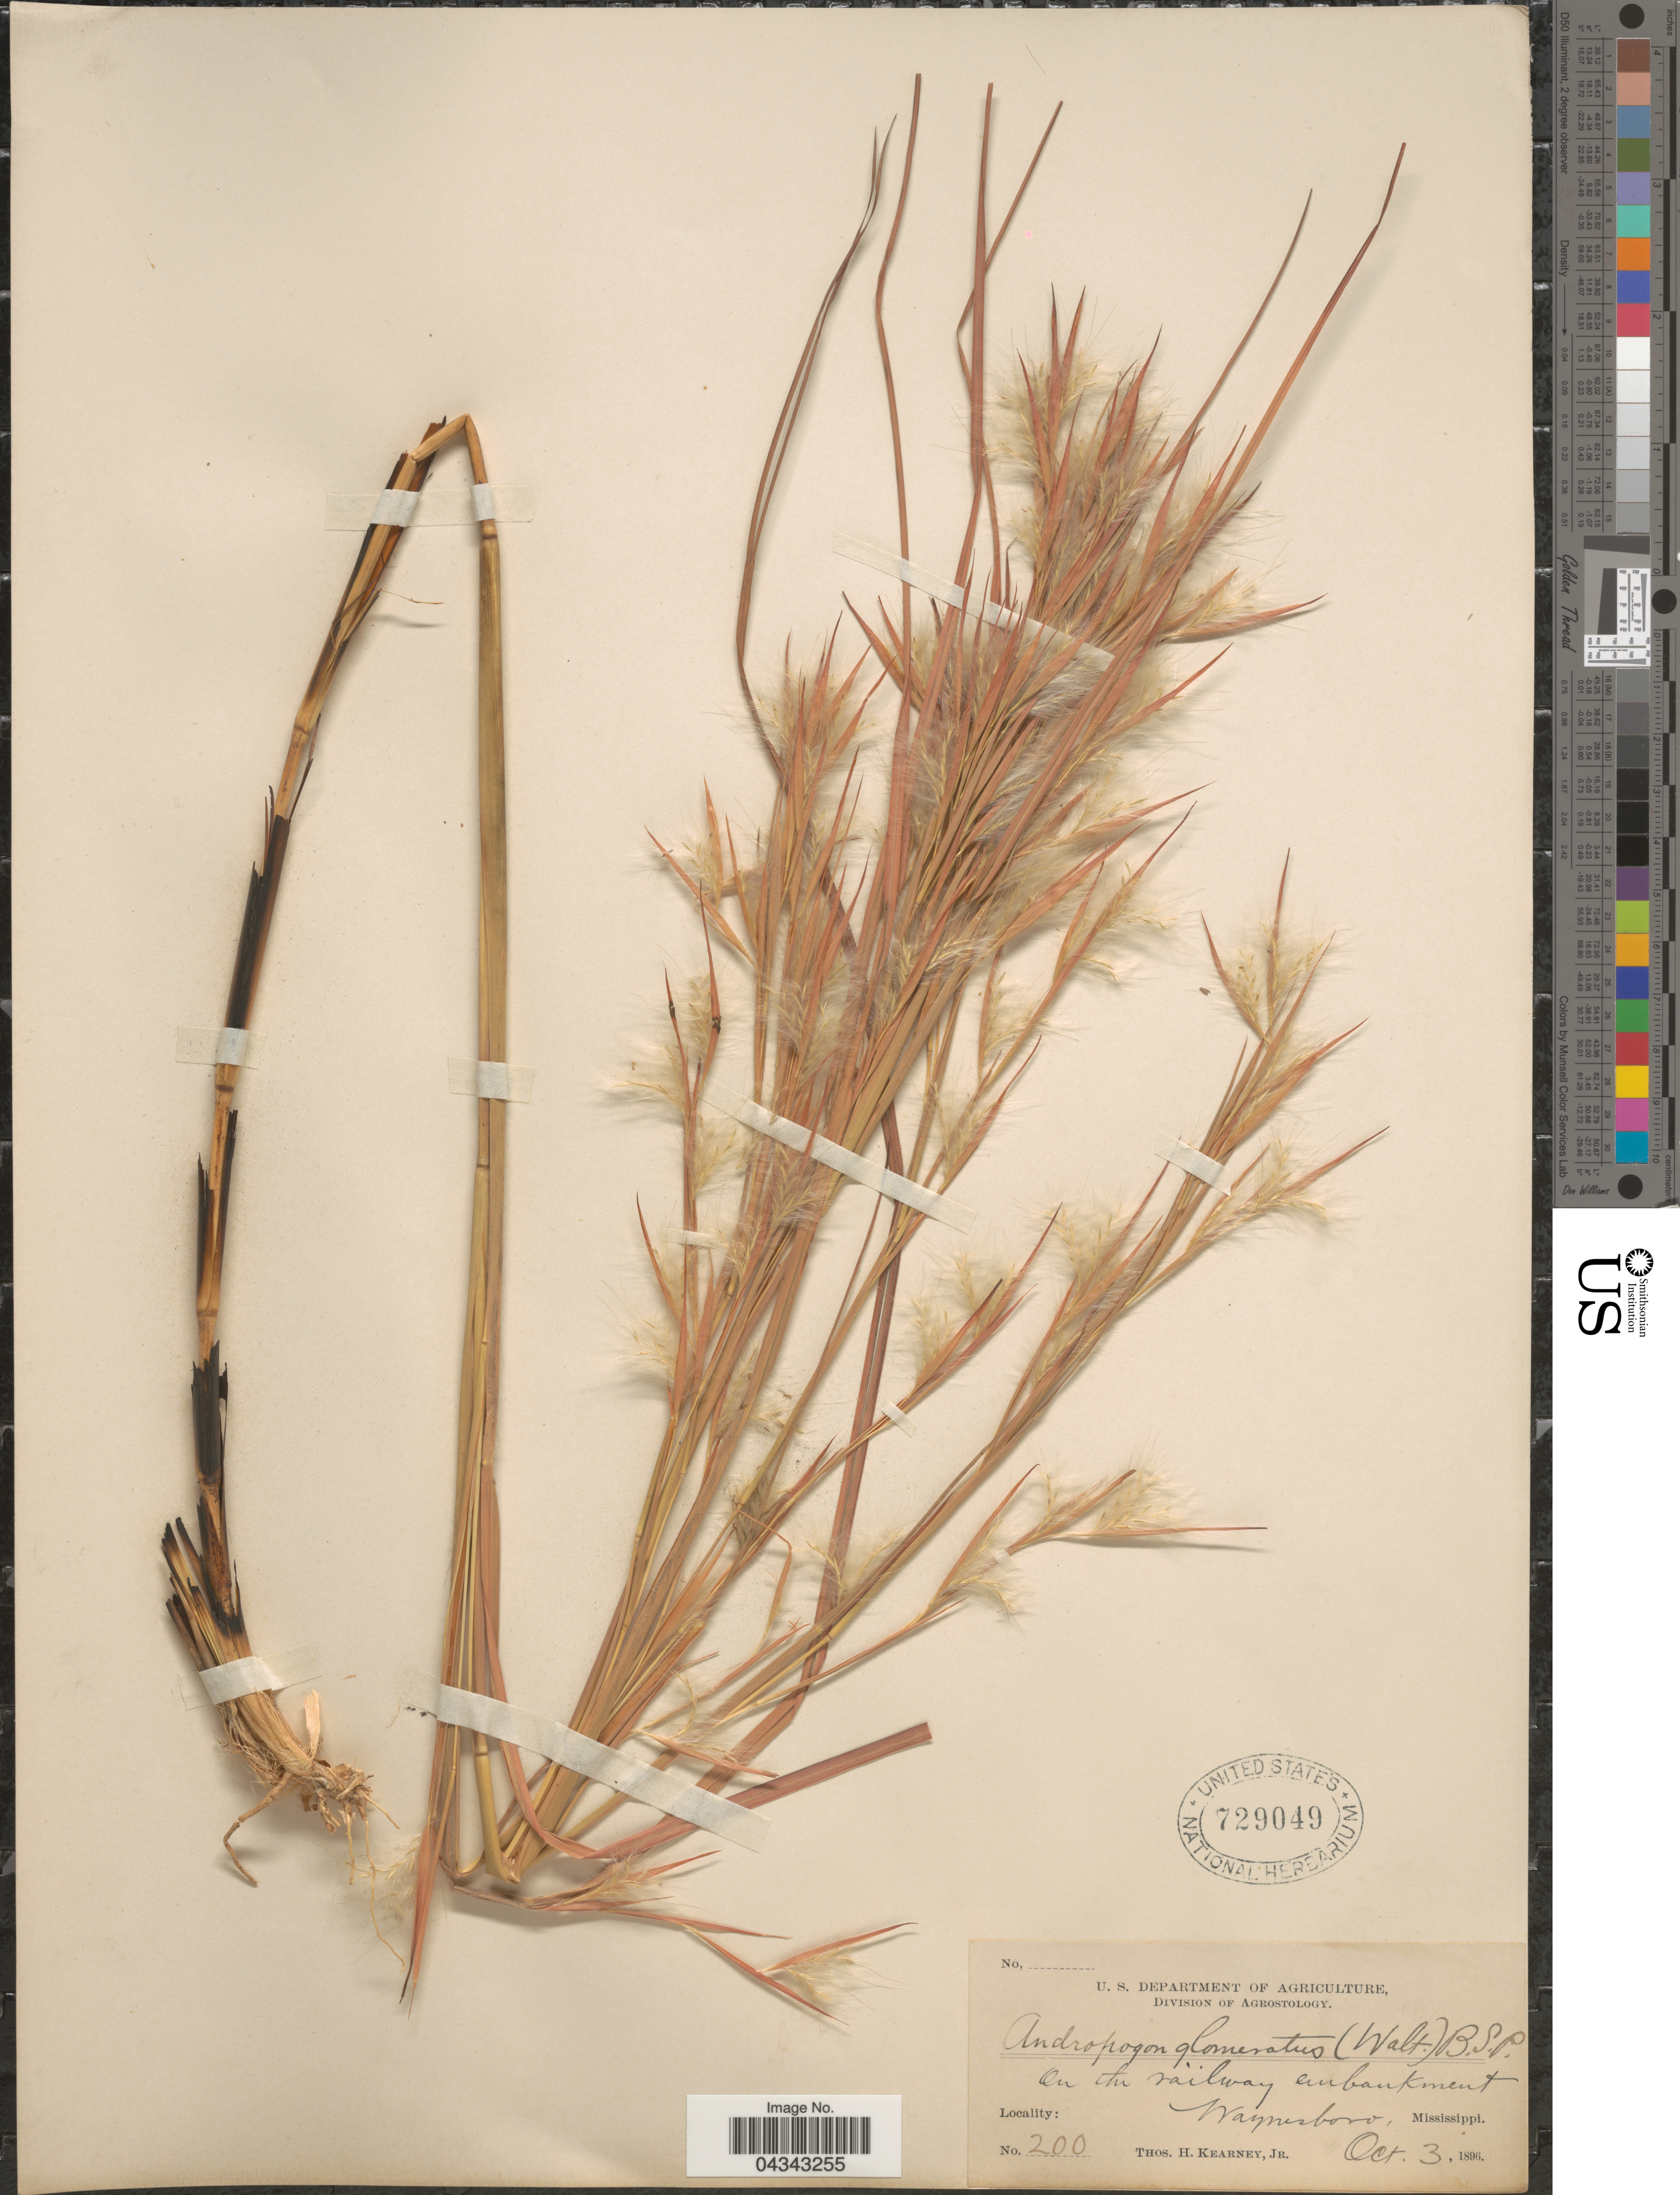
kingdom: Plantae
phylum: Tracheophyta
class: Liliopsida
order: Poales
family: Poaceae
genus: Andropogon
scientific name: Andropogon glomeratus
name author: (Walter) Britton, Stearns & Poggenb.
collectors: T. H. Kearney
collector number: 200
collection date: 1896-10-03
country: United States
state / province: Mississippi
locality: On the railway embankment Waynesboro.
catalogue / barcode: US 729049